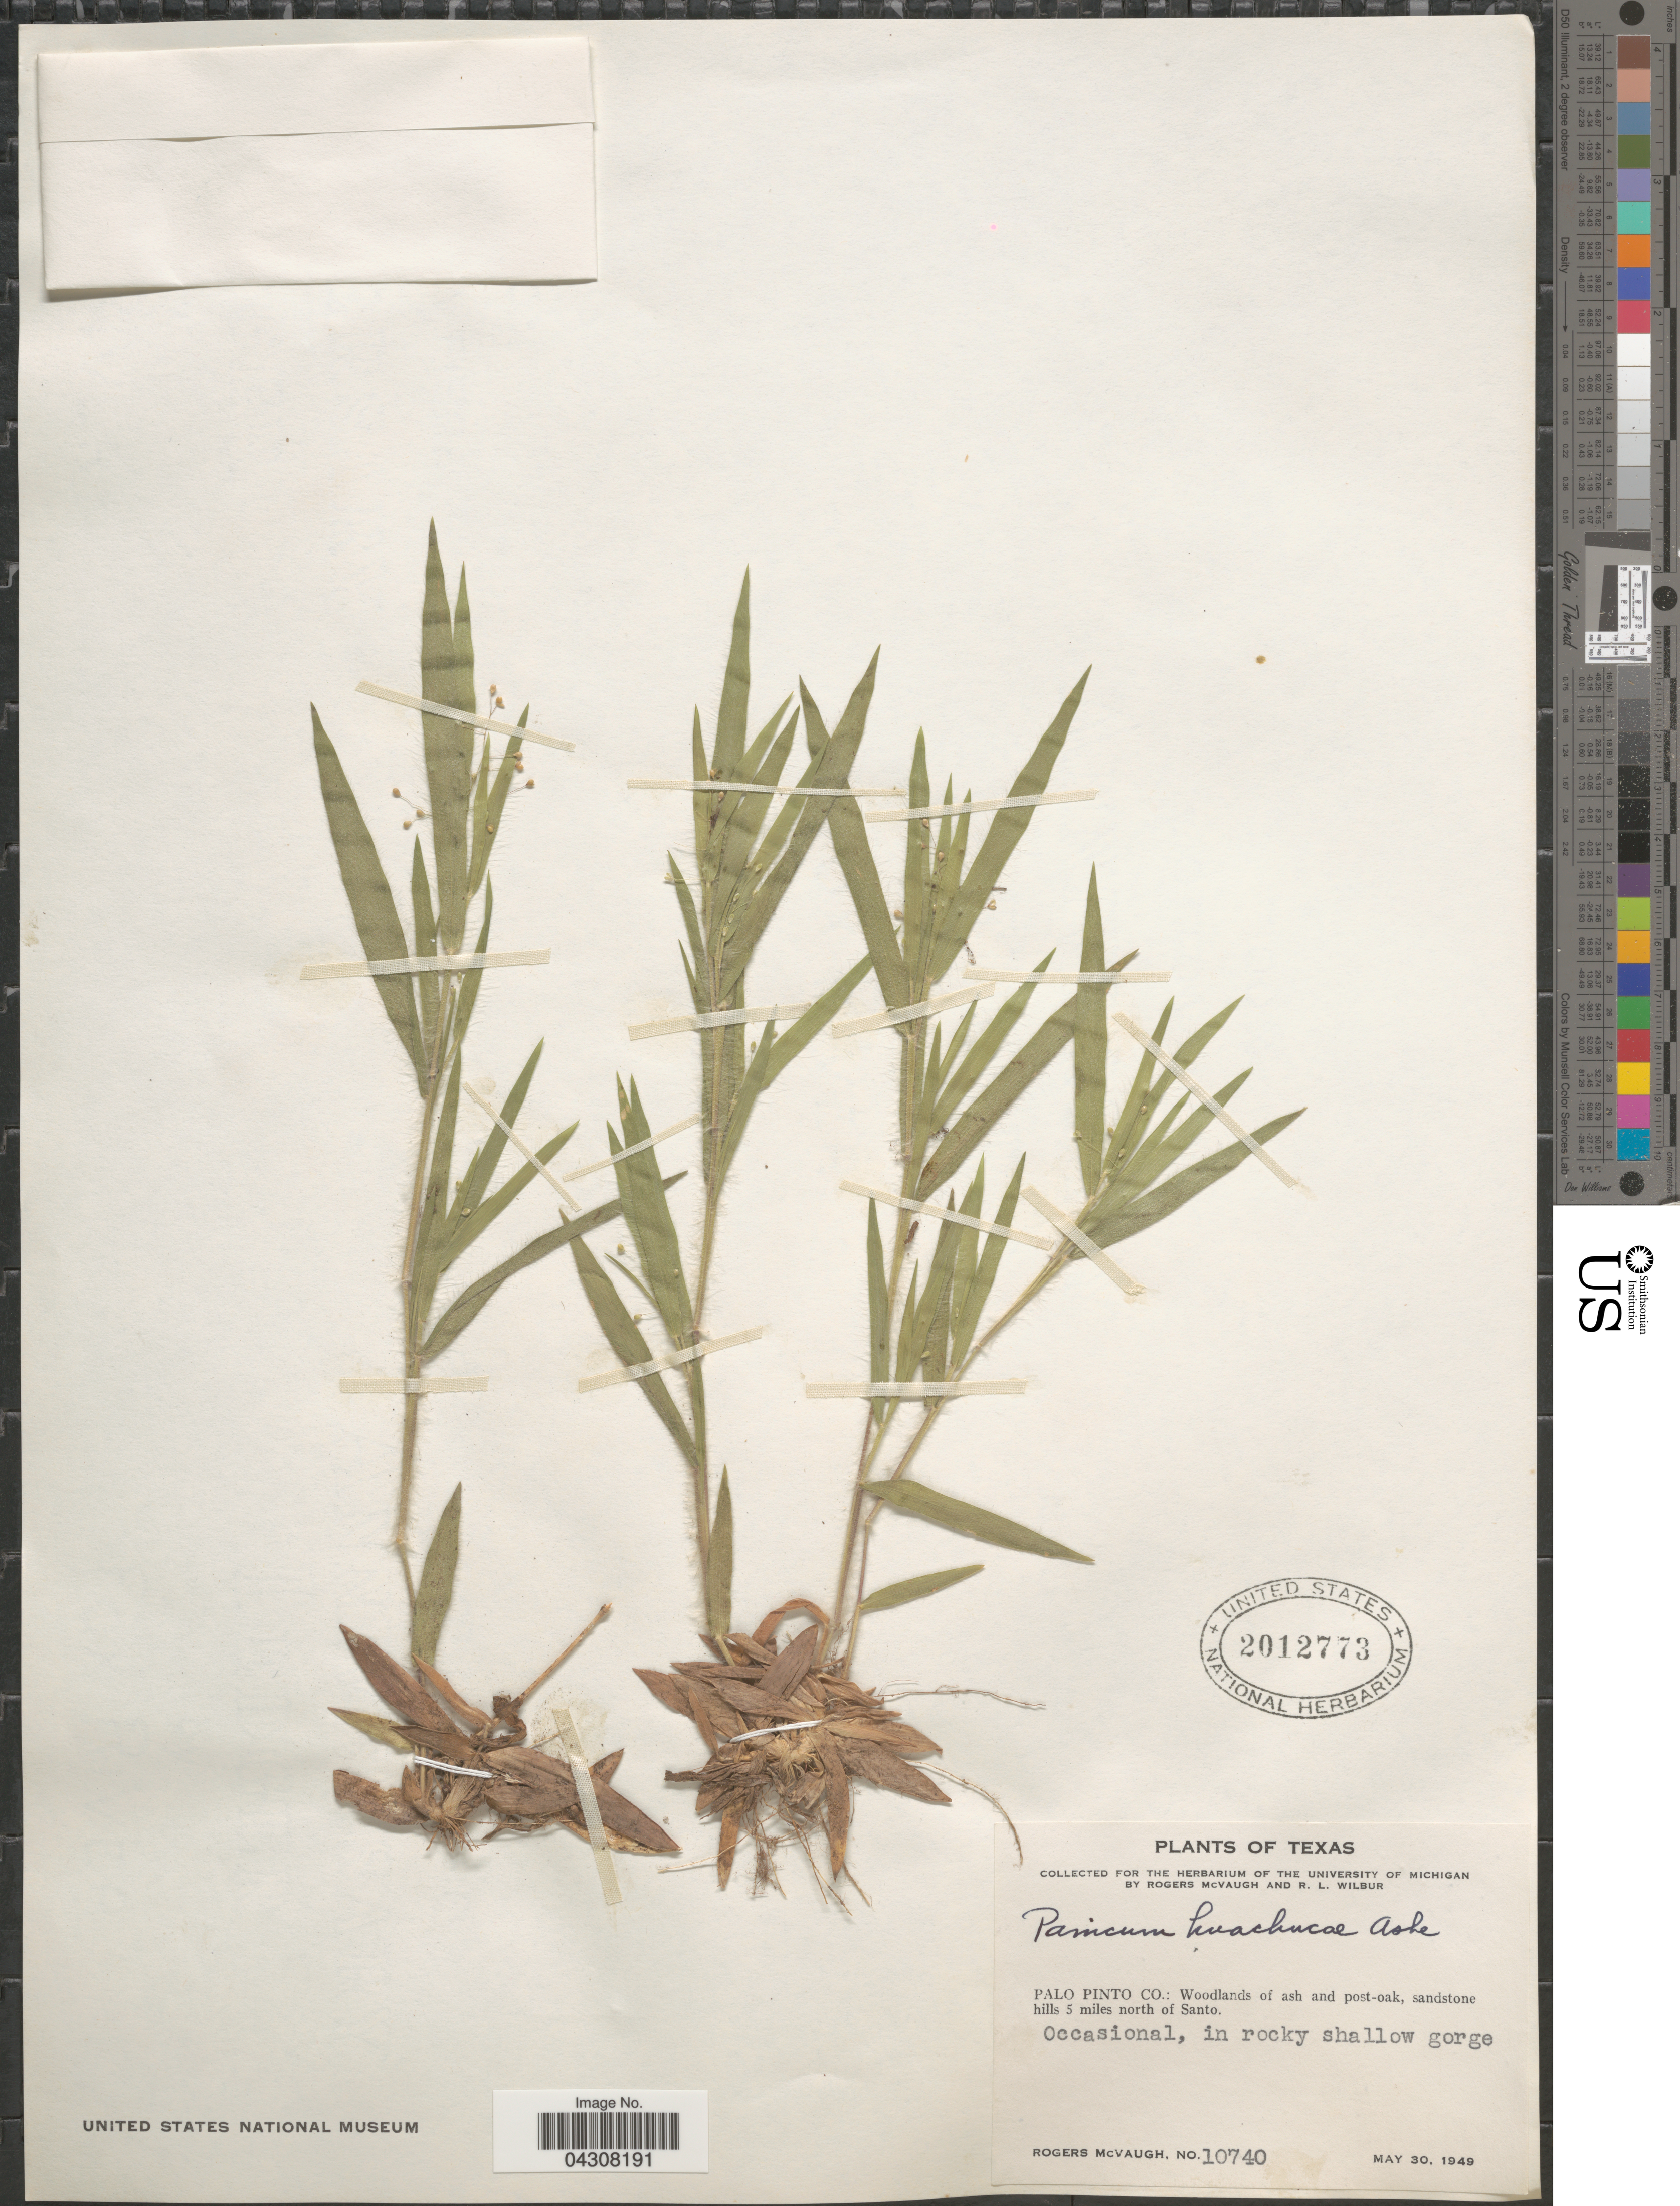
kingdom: Plantae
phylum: Tracheophyta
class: Liliopsida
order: Poales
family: Poaceae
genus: Dichanthelium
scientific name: Dichanthelium acuminatum var. acuminatum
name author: (Sw.) Gould & C.A. Clark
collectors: R. McVaugh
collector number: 10740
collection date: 1949-05-30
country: United States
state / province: Texas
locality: Palo Pinto Co.: Woodlands of ash and post-oak, sandstone hills 5 miles north of Santo. Occasional, in rocky shallow gorge.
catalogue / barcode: US 2012773